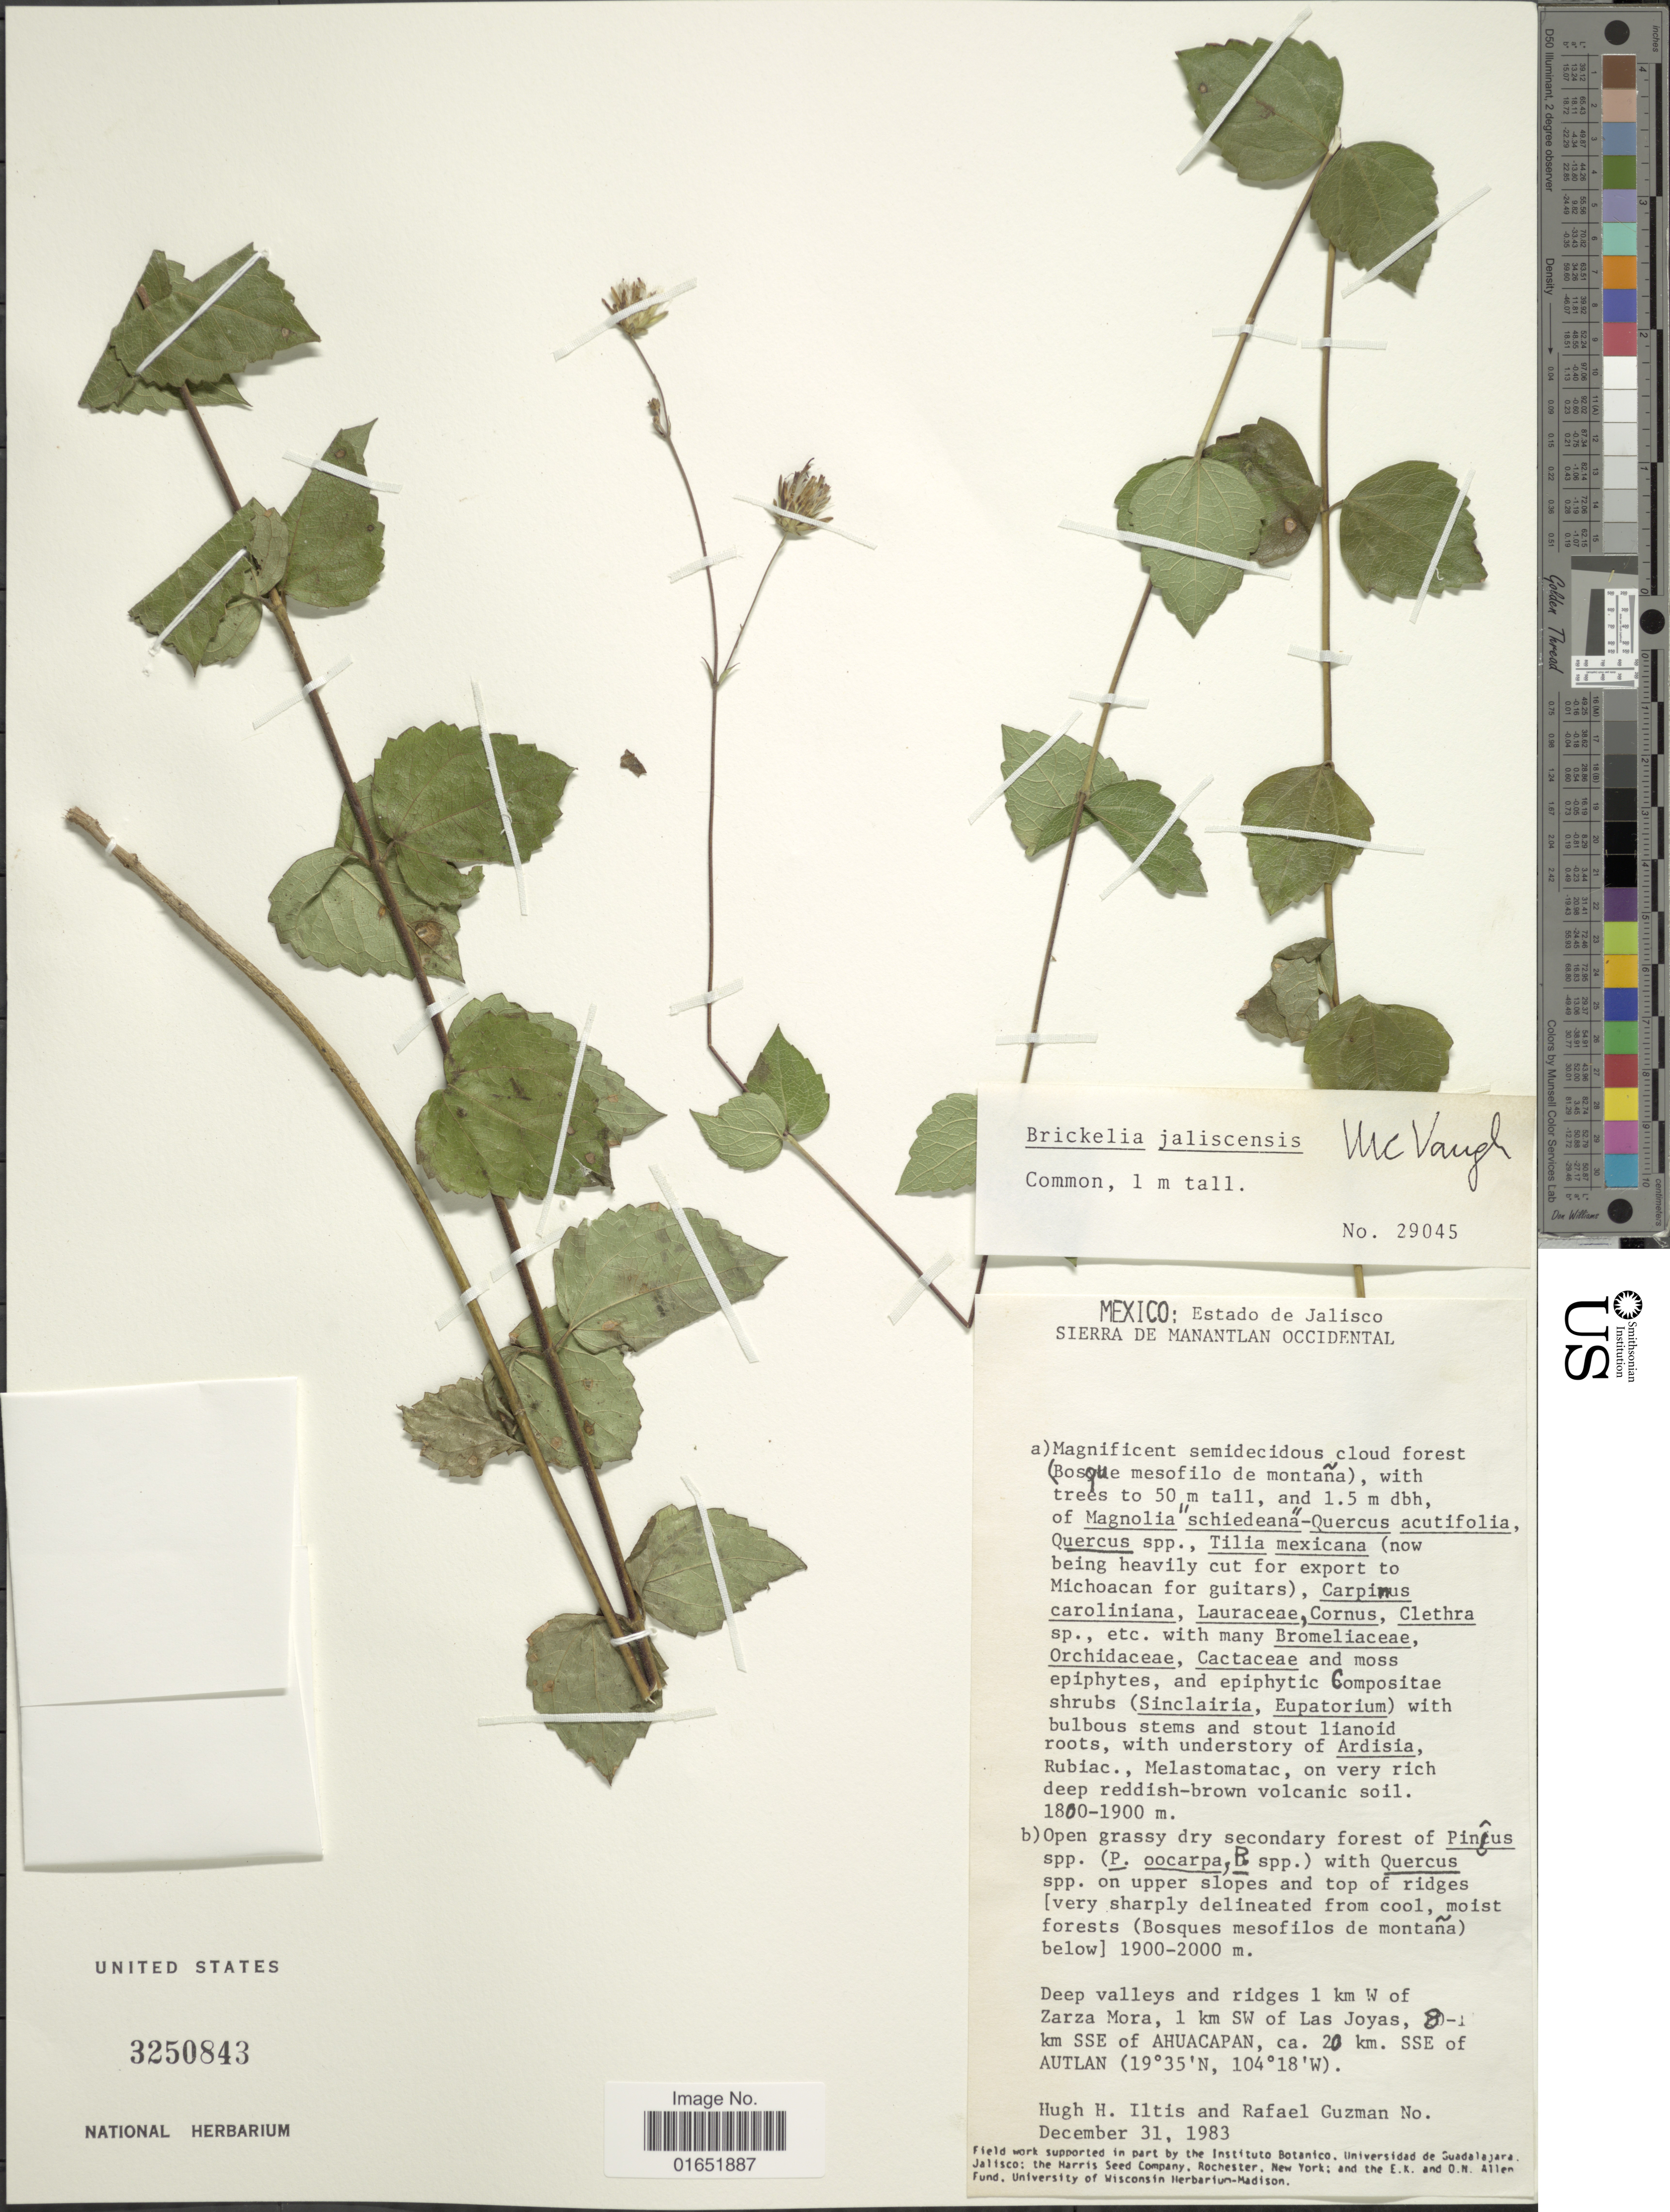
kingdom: Plantae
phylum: Tracheophyta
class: Magnoliopsida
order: Asterales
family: Asteraceae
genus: Brickellia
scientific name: Brickellia jaliscensis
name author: McVaugh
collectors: H. H. Iltis & R. Guzman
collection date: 1983-12-31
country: Mexico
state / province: Jalisco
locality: Sierra de Manantlan Occidental, Deep valleys and ridges 1 km W of Zarza Mora, 1 km SW of Las Joyas, 8-1 km SSE of Ahuacapan, ca. 20 km SSE of Autlan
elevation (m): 1900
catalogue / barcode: US 3250843